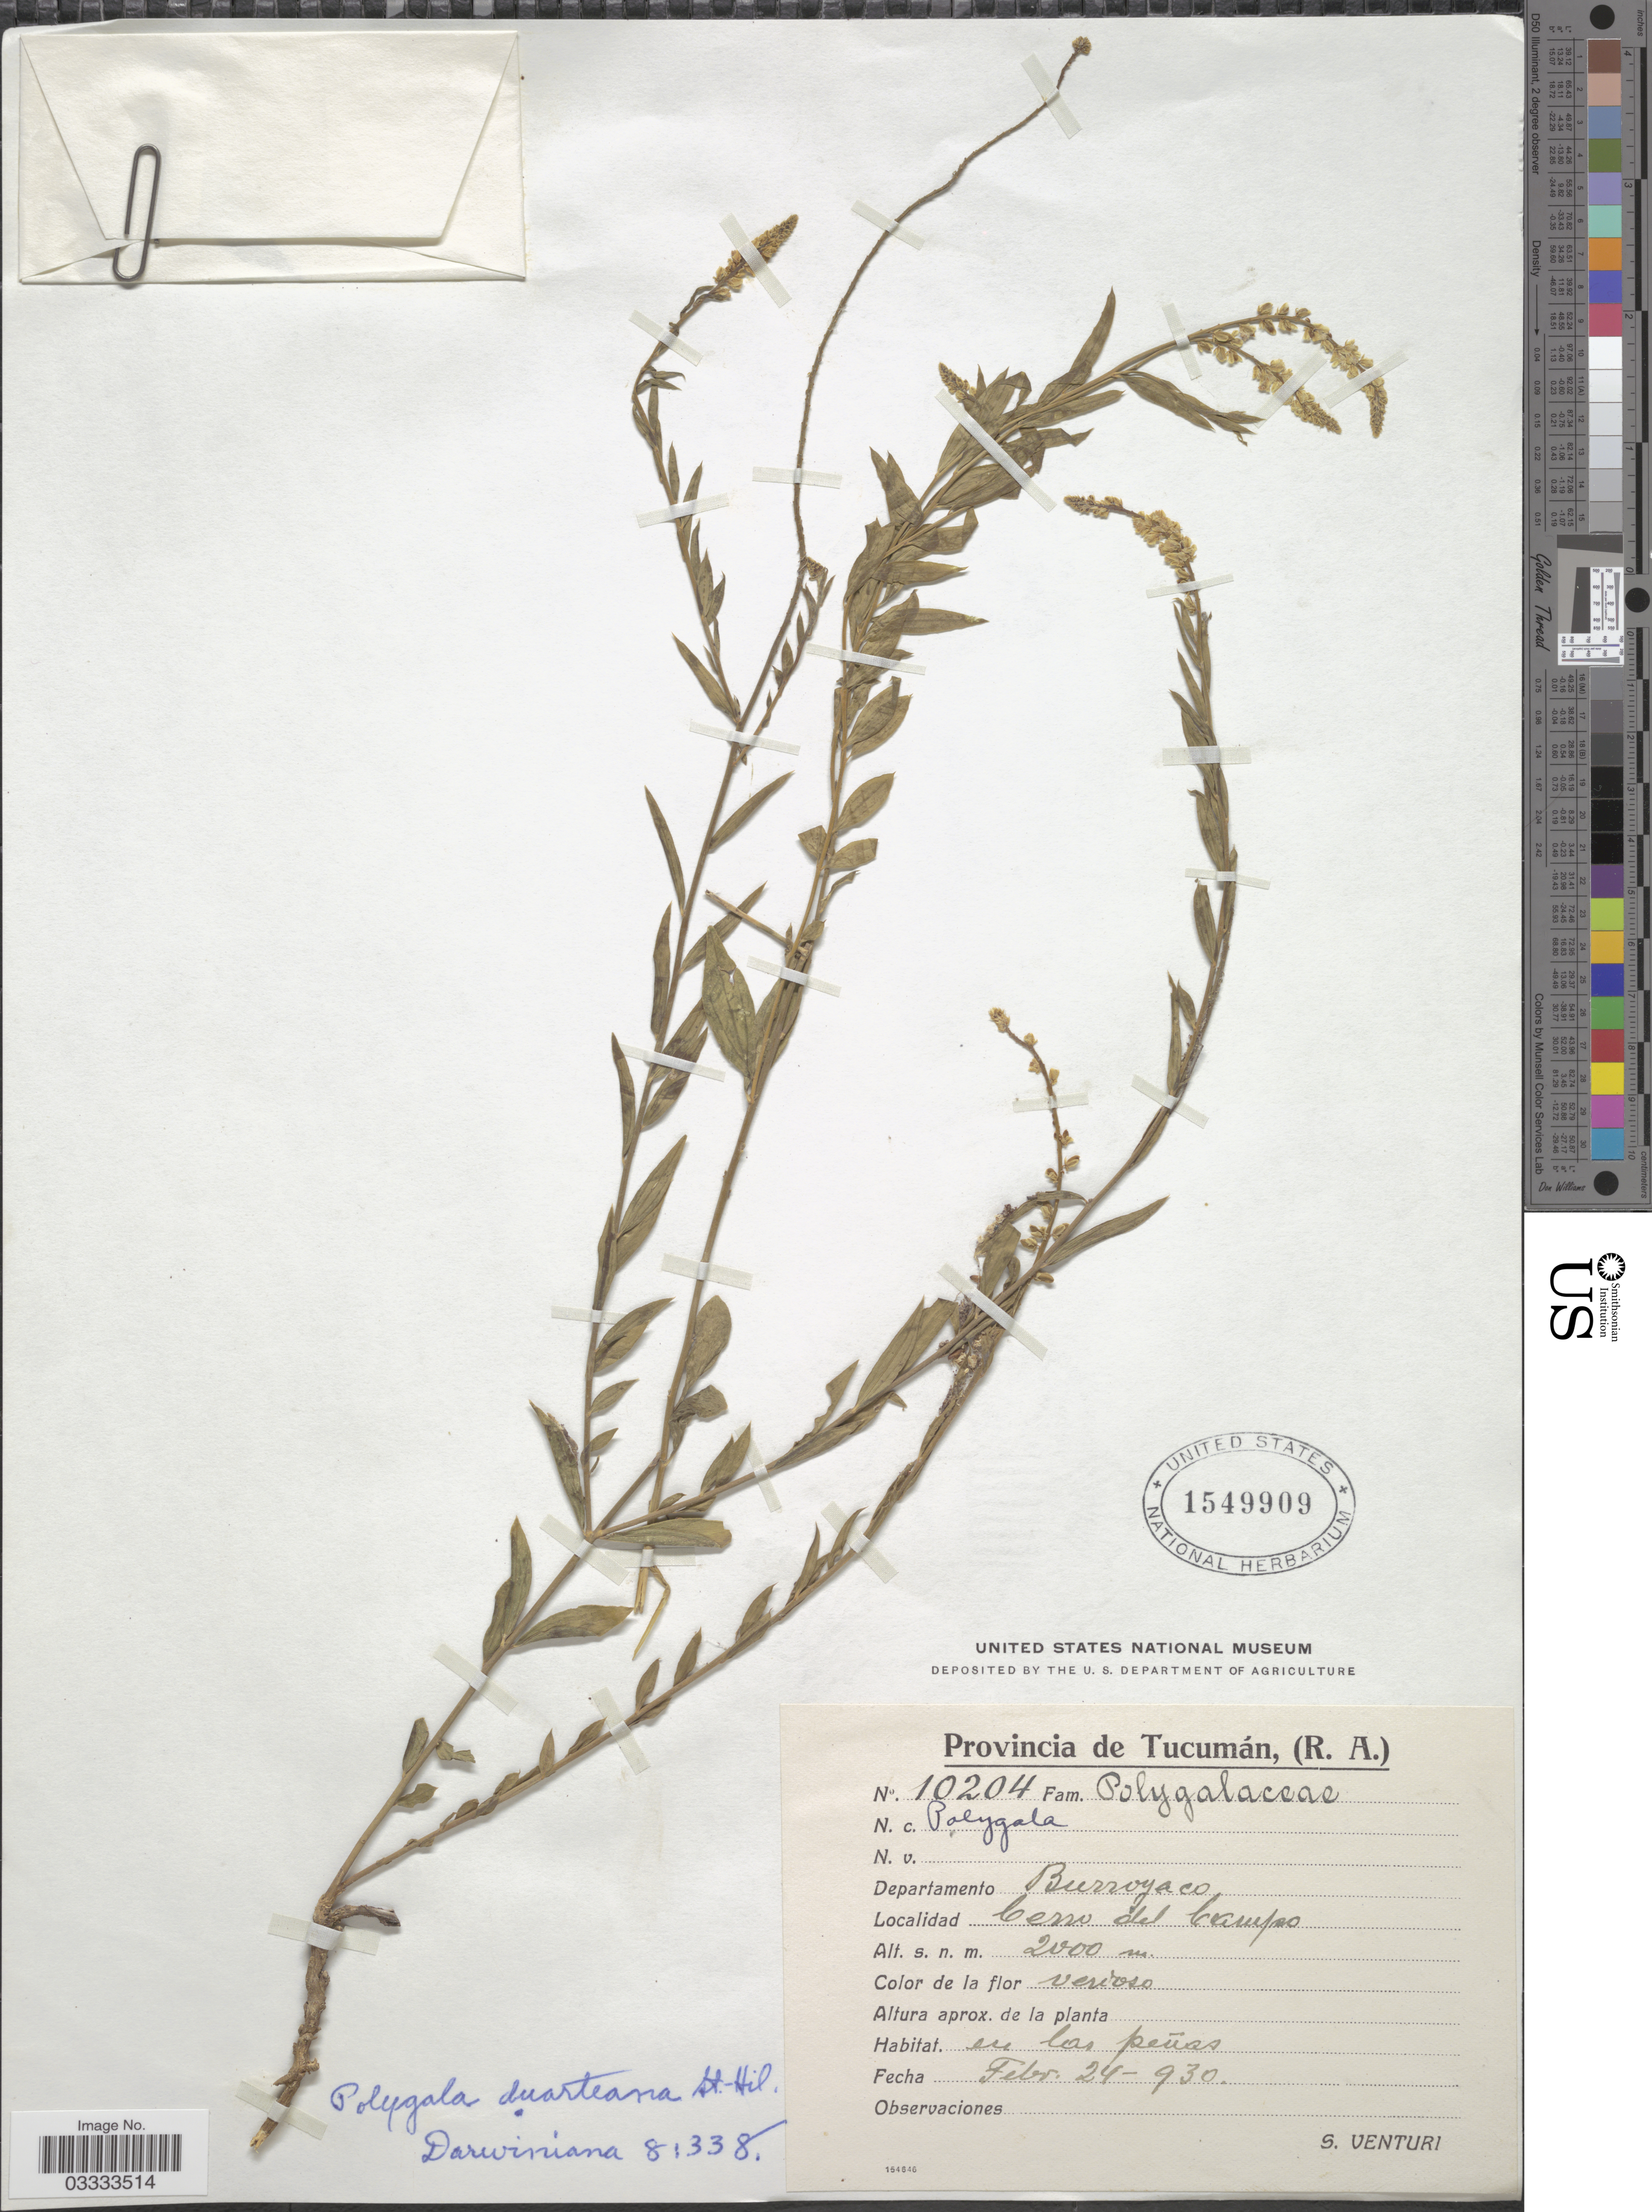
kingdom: Plantae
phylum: Tracheophyta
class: Magnoliopsida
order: Fabales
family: Polygalaceae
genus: Polygala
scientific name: Polygala duarteana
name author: A. St.-Hil. & Moq.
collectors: S. Venturi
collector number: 10204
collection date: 1930-02-24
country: Argentina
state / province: Tucuman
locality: Departamento Burroyaco. Cerro de Campo.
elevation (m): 2000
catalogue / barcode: US 1549909